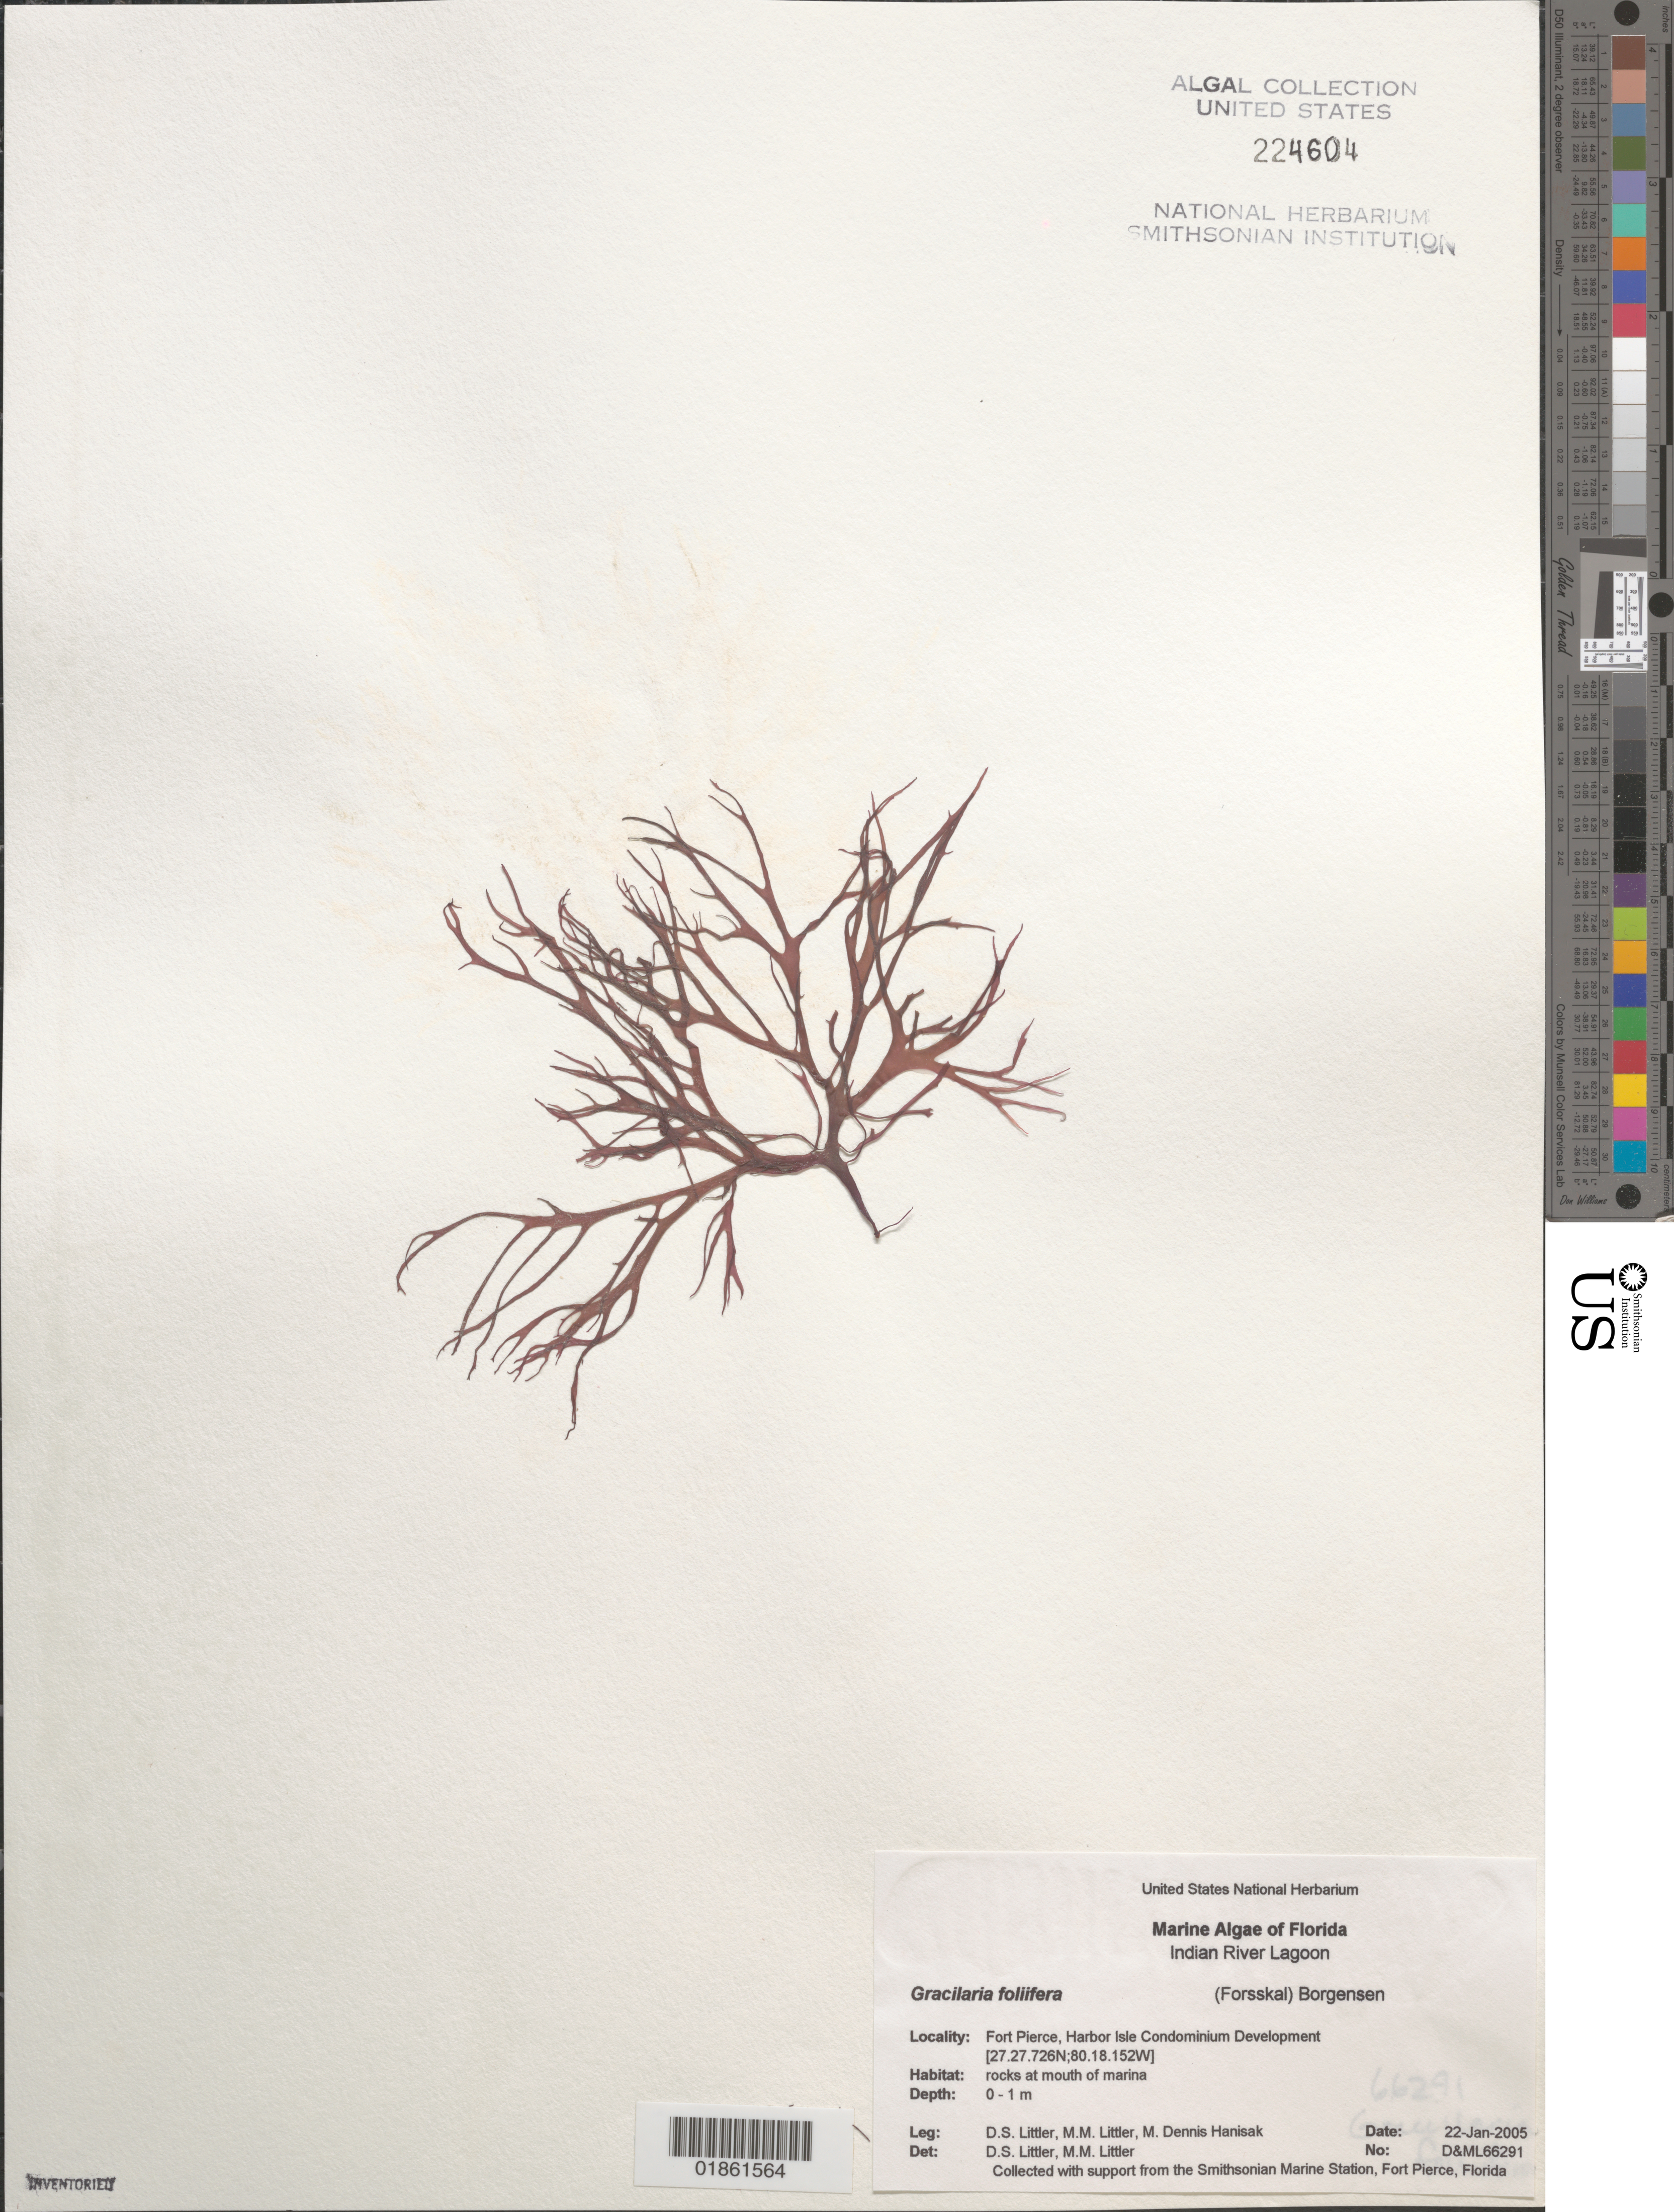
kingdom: Plantae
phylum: Rhodophyta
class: Florideophyceae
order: Gracilariales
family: Gracilariaceae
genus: Gracilaria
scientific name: Gracilaria foliifera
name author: (Forssk.) Børgesen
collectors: D. S. Littler & M. Hanisak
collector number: D&ML66291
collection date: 2005-01-22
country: United States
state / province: Florida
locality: Indian River Lagoon. Fort Pierce, Harbor Isle Condominium Development.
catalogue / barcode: US 224604